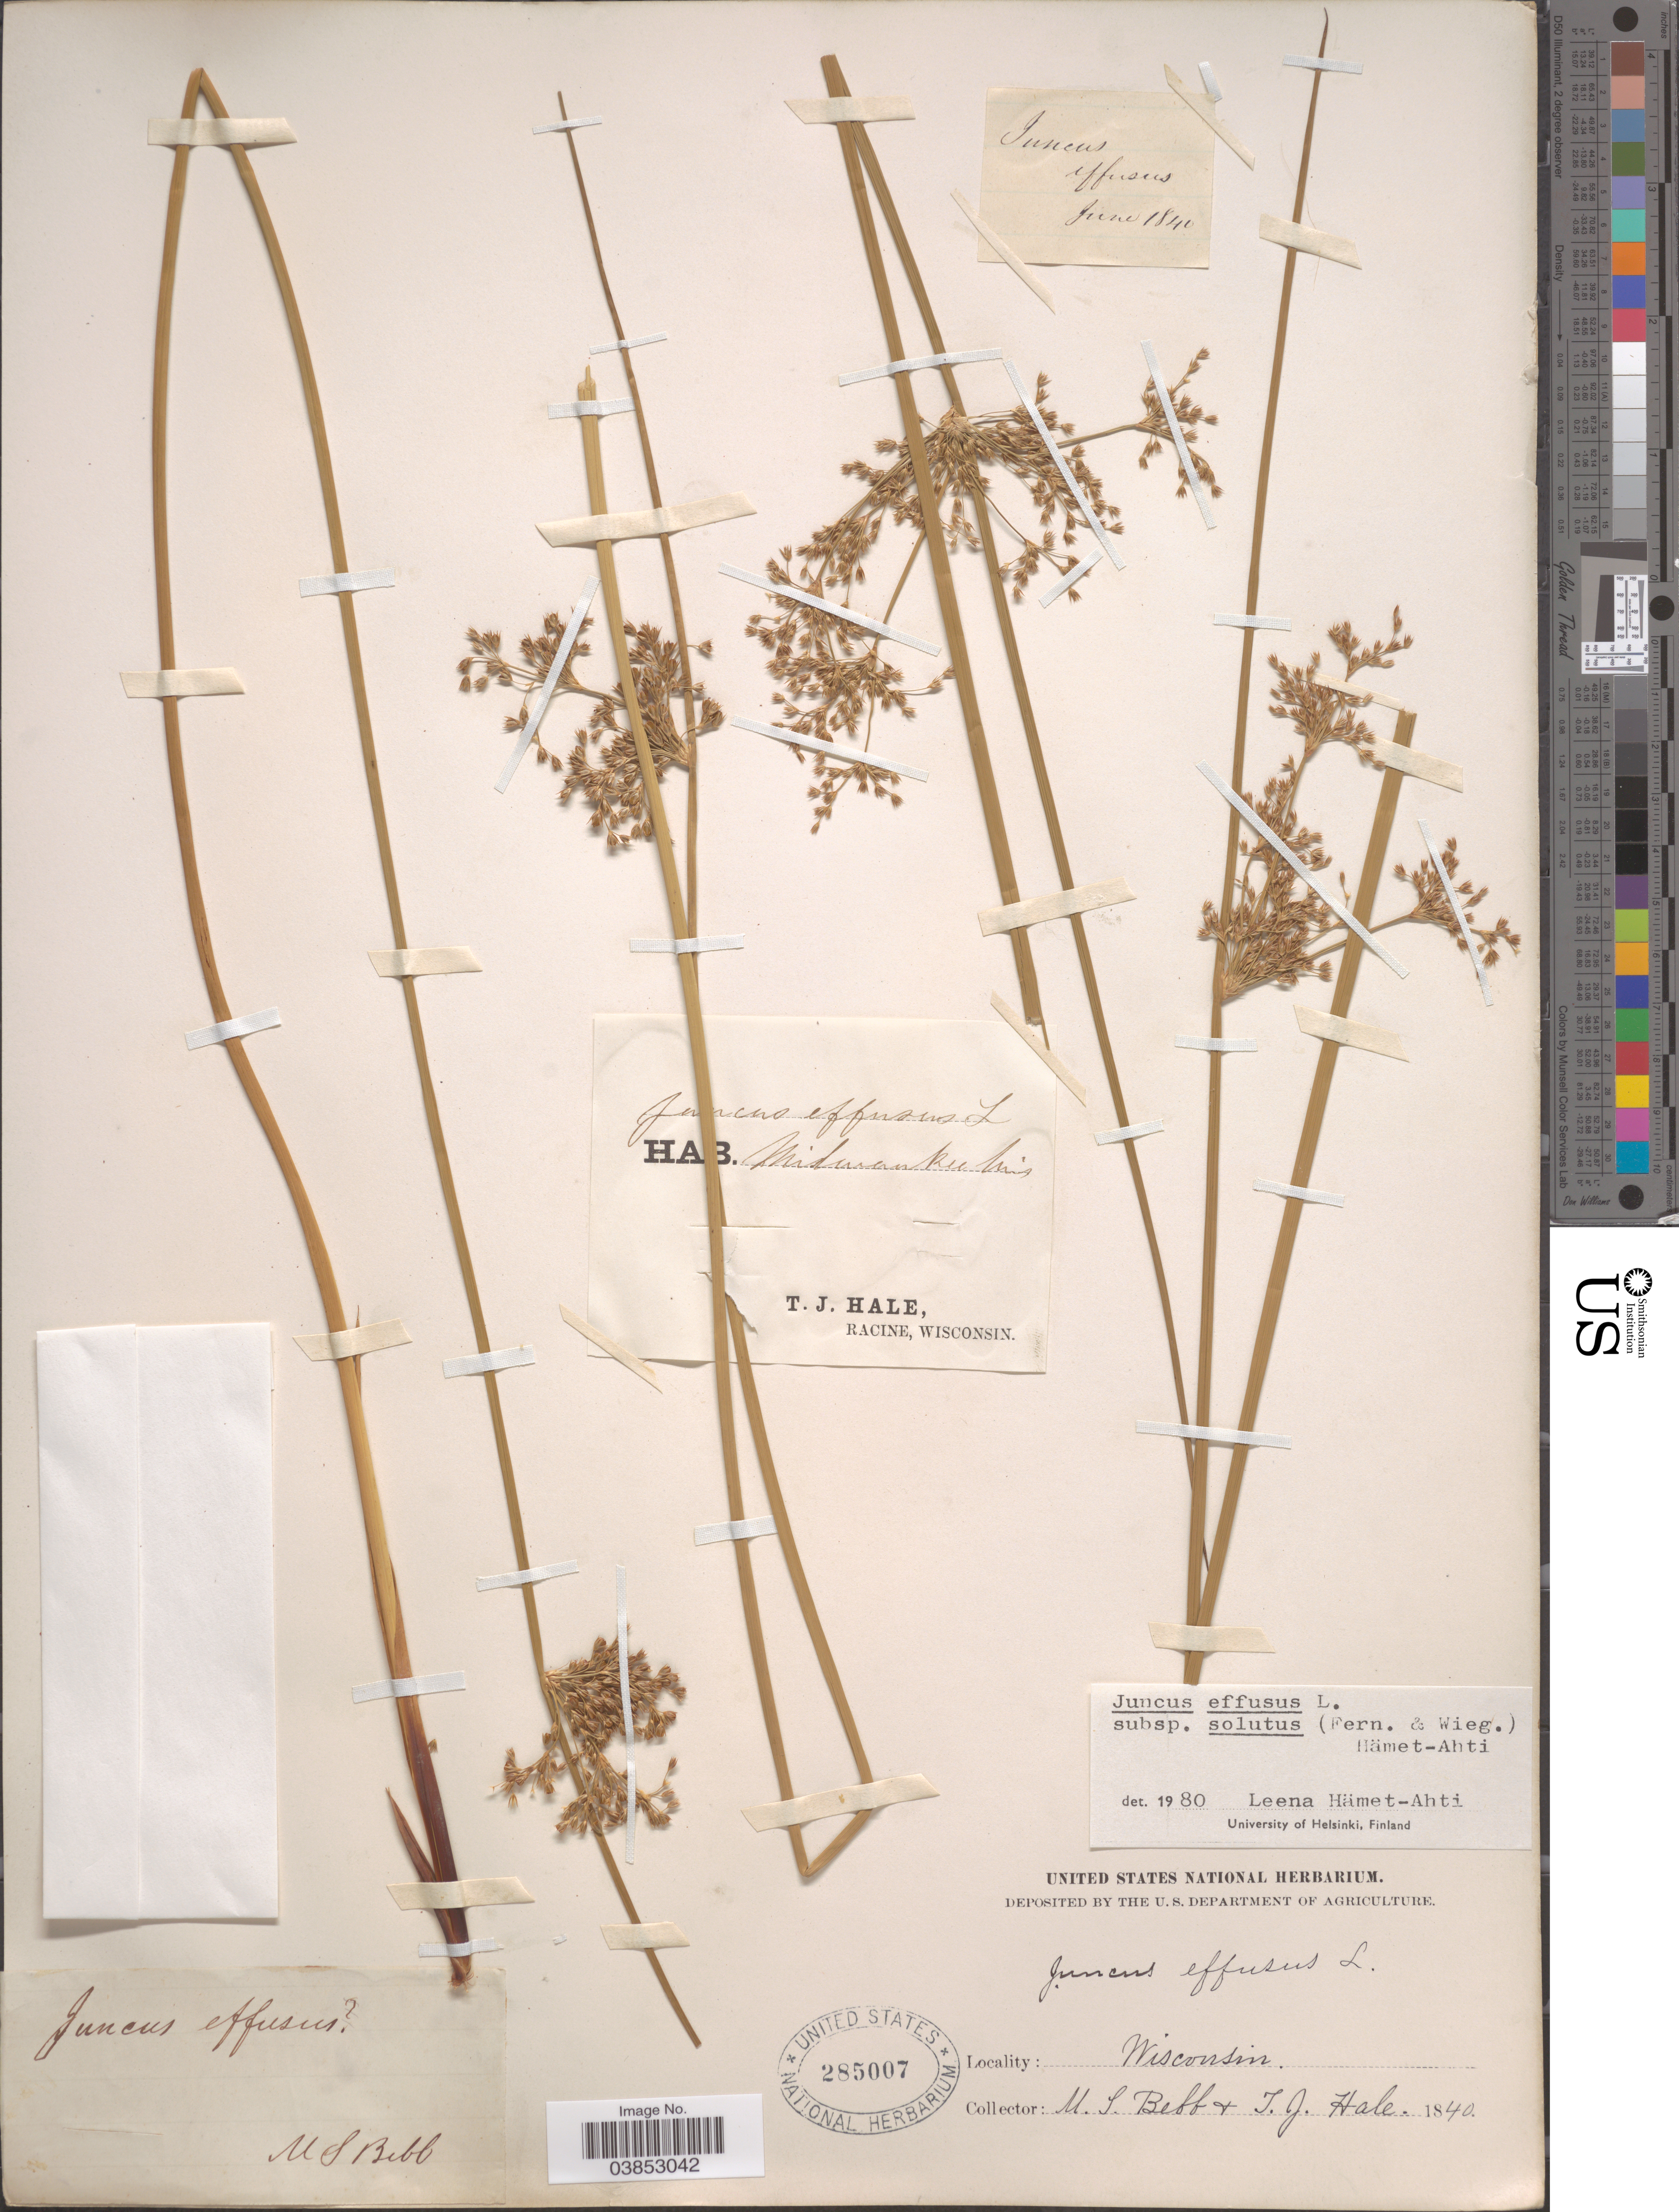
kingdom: Plantae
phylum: Tracheophyta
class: Liliopsida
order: Poales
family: Juncaceae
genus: Juncus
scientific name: Juncus effusus var. solutus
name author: Fernald & Wiegand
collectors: M. Bebb & T. Hale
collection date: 1840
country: United States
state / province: Wisconsin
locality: Milwaukee.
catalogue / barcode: US 285007